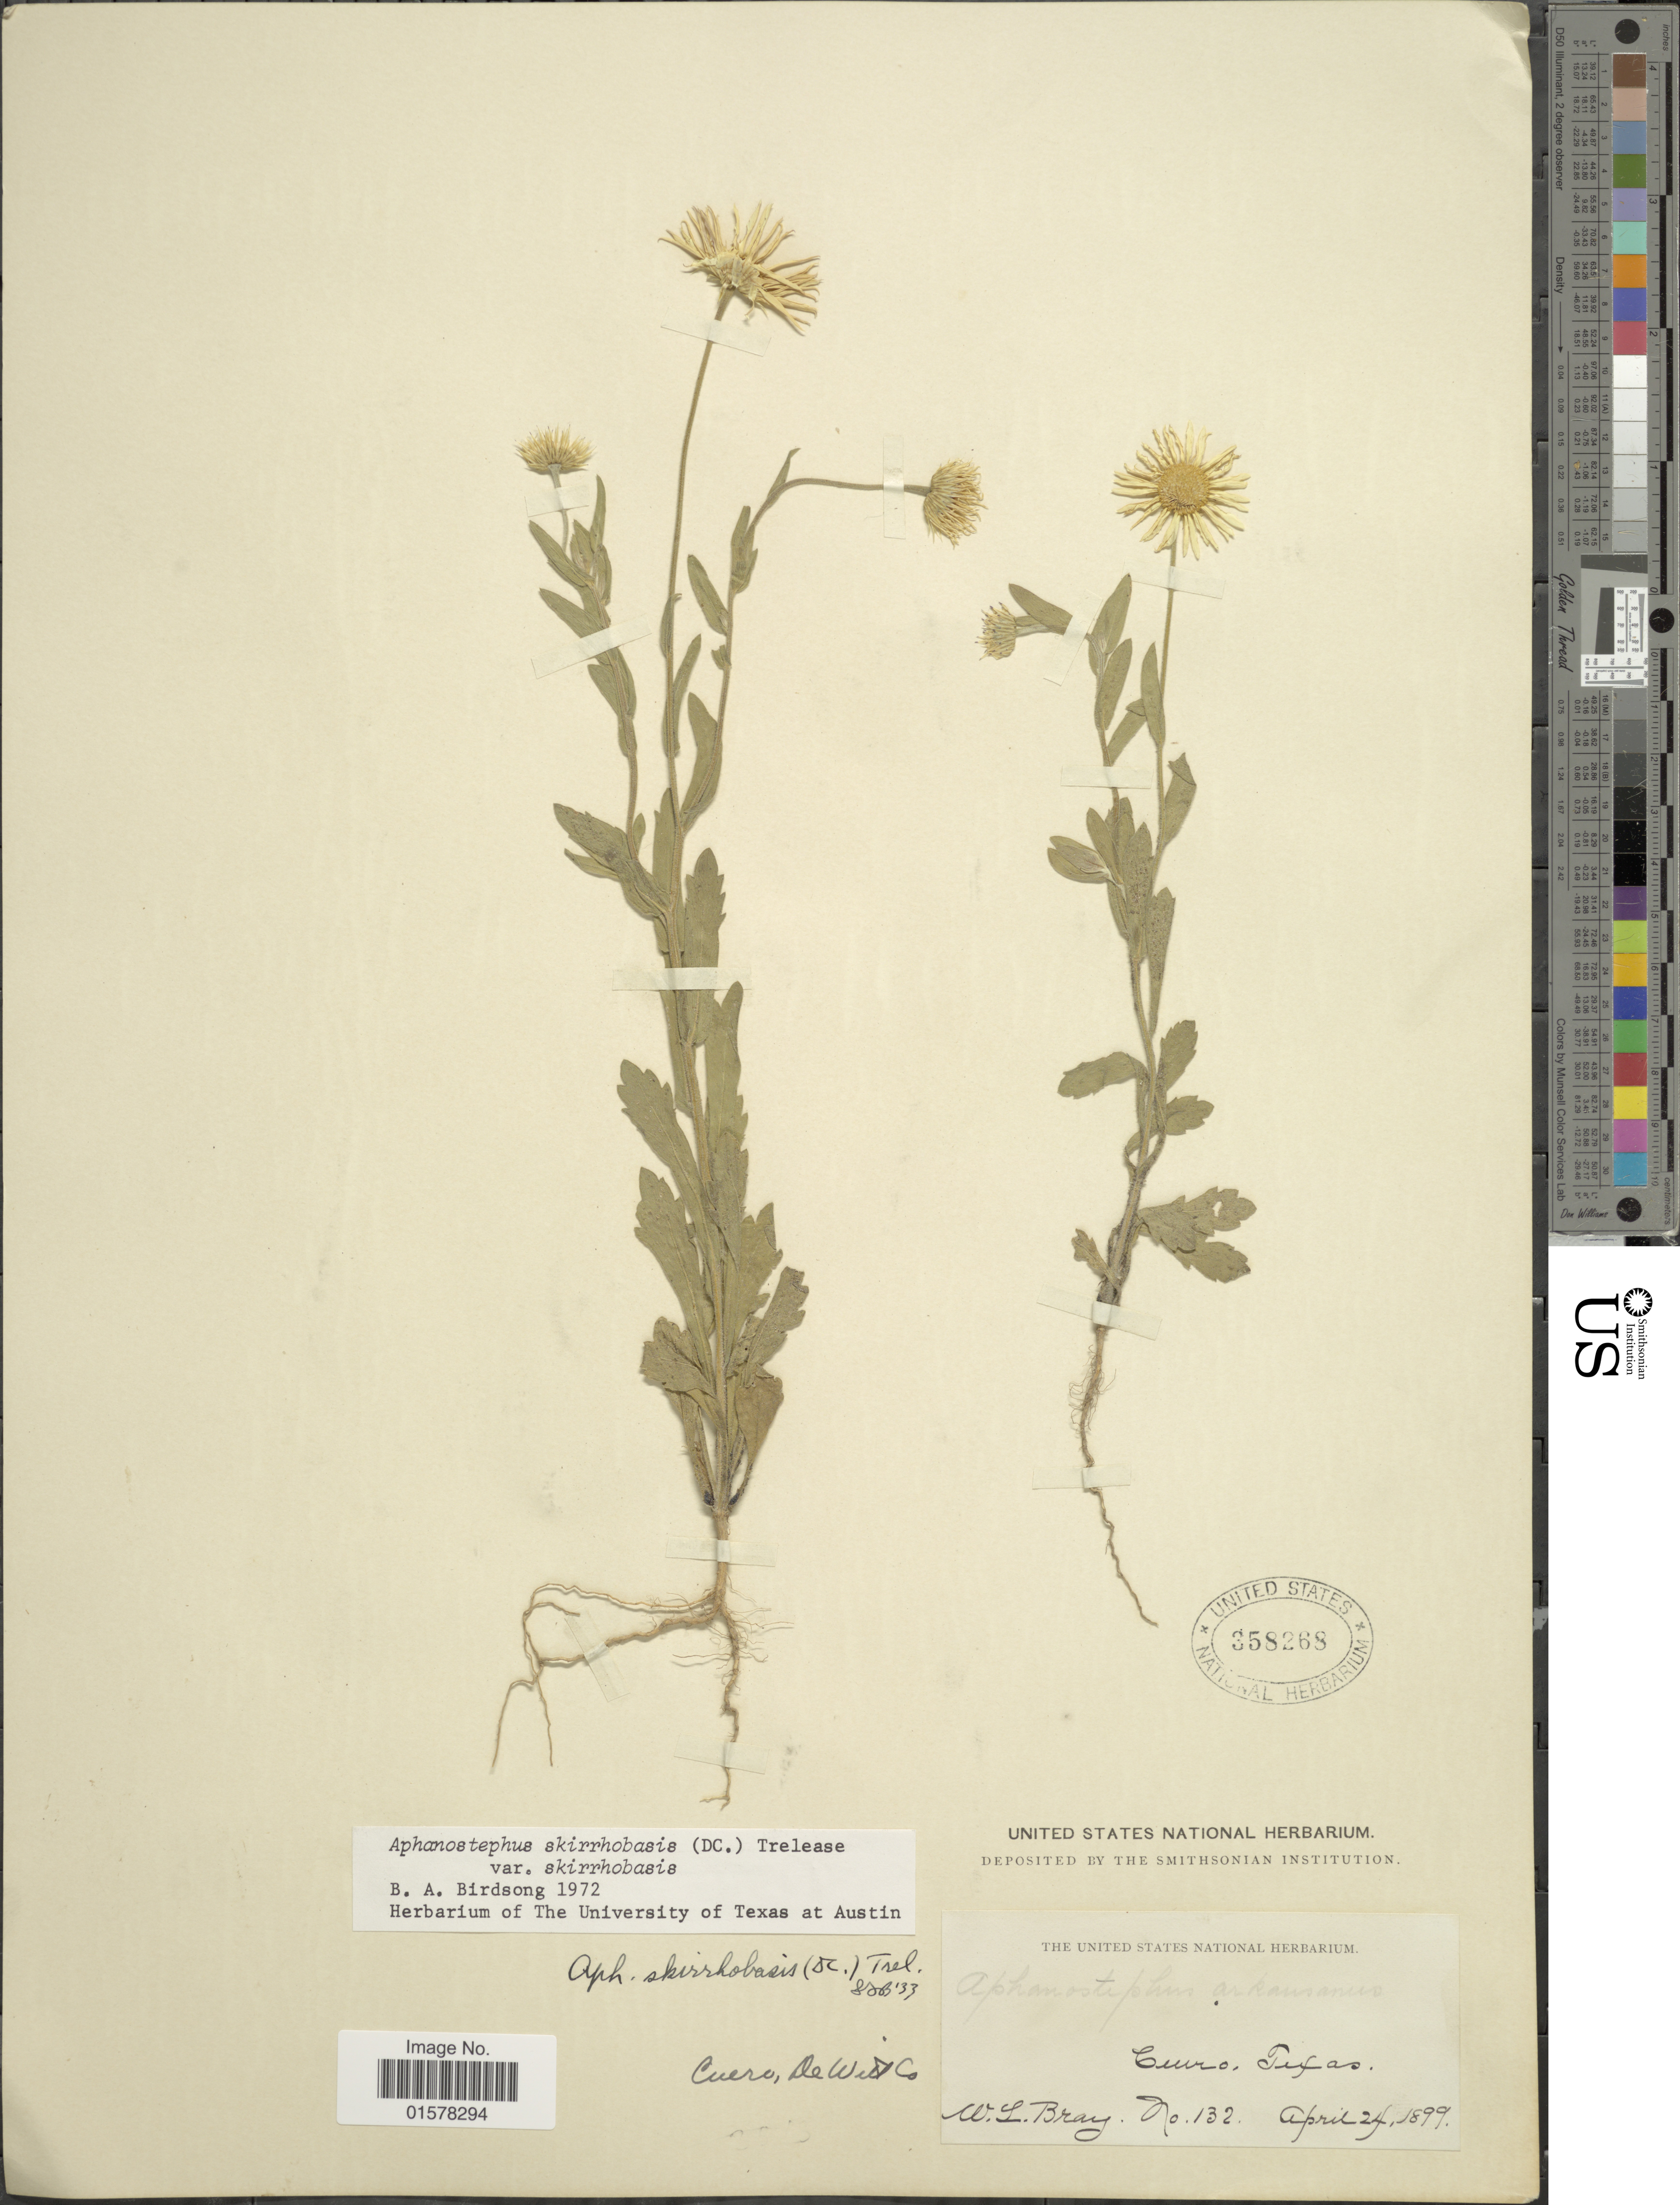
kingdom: Plantae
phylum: Tracheophyta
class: Magnoliopsida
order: Asterales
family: Asteraceae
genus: Aphanostephus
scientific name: Aphanostephus skirrhobasis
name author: (DC.) Trel. ex Coville & Branner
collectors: W. L. Bray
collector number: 132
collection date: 1899-06-24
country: United States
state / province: Texas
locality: Ceuro,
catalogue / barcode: US 358268